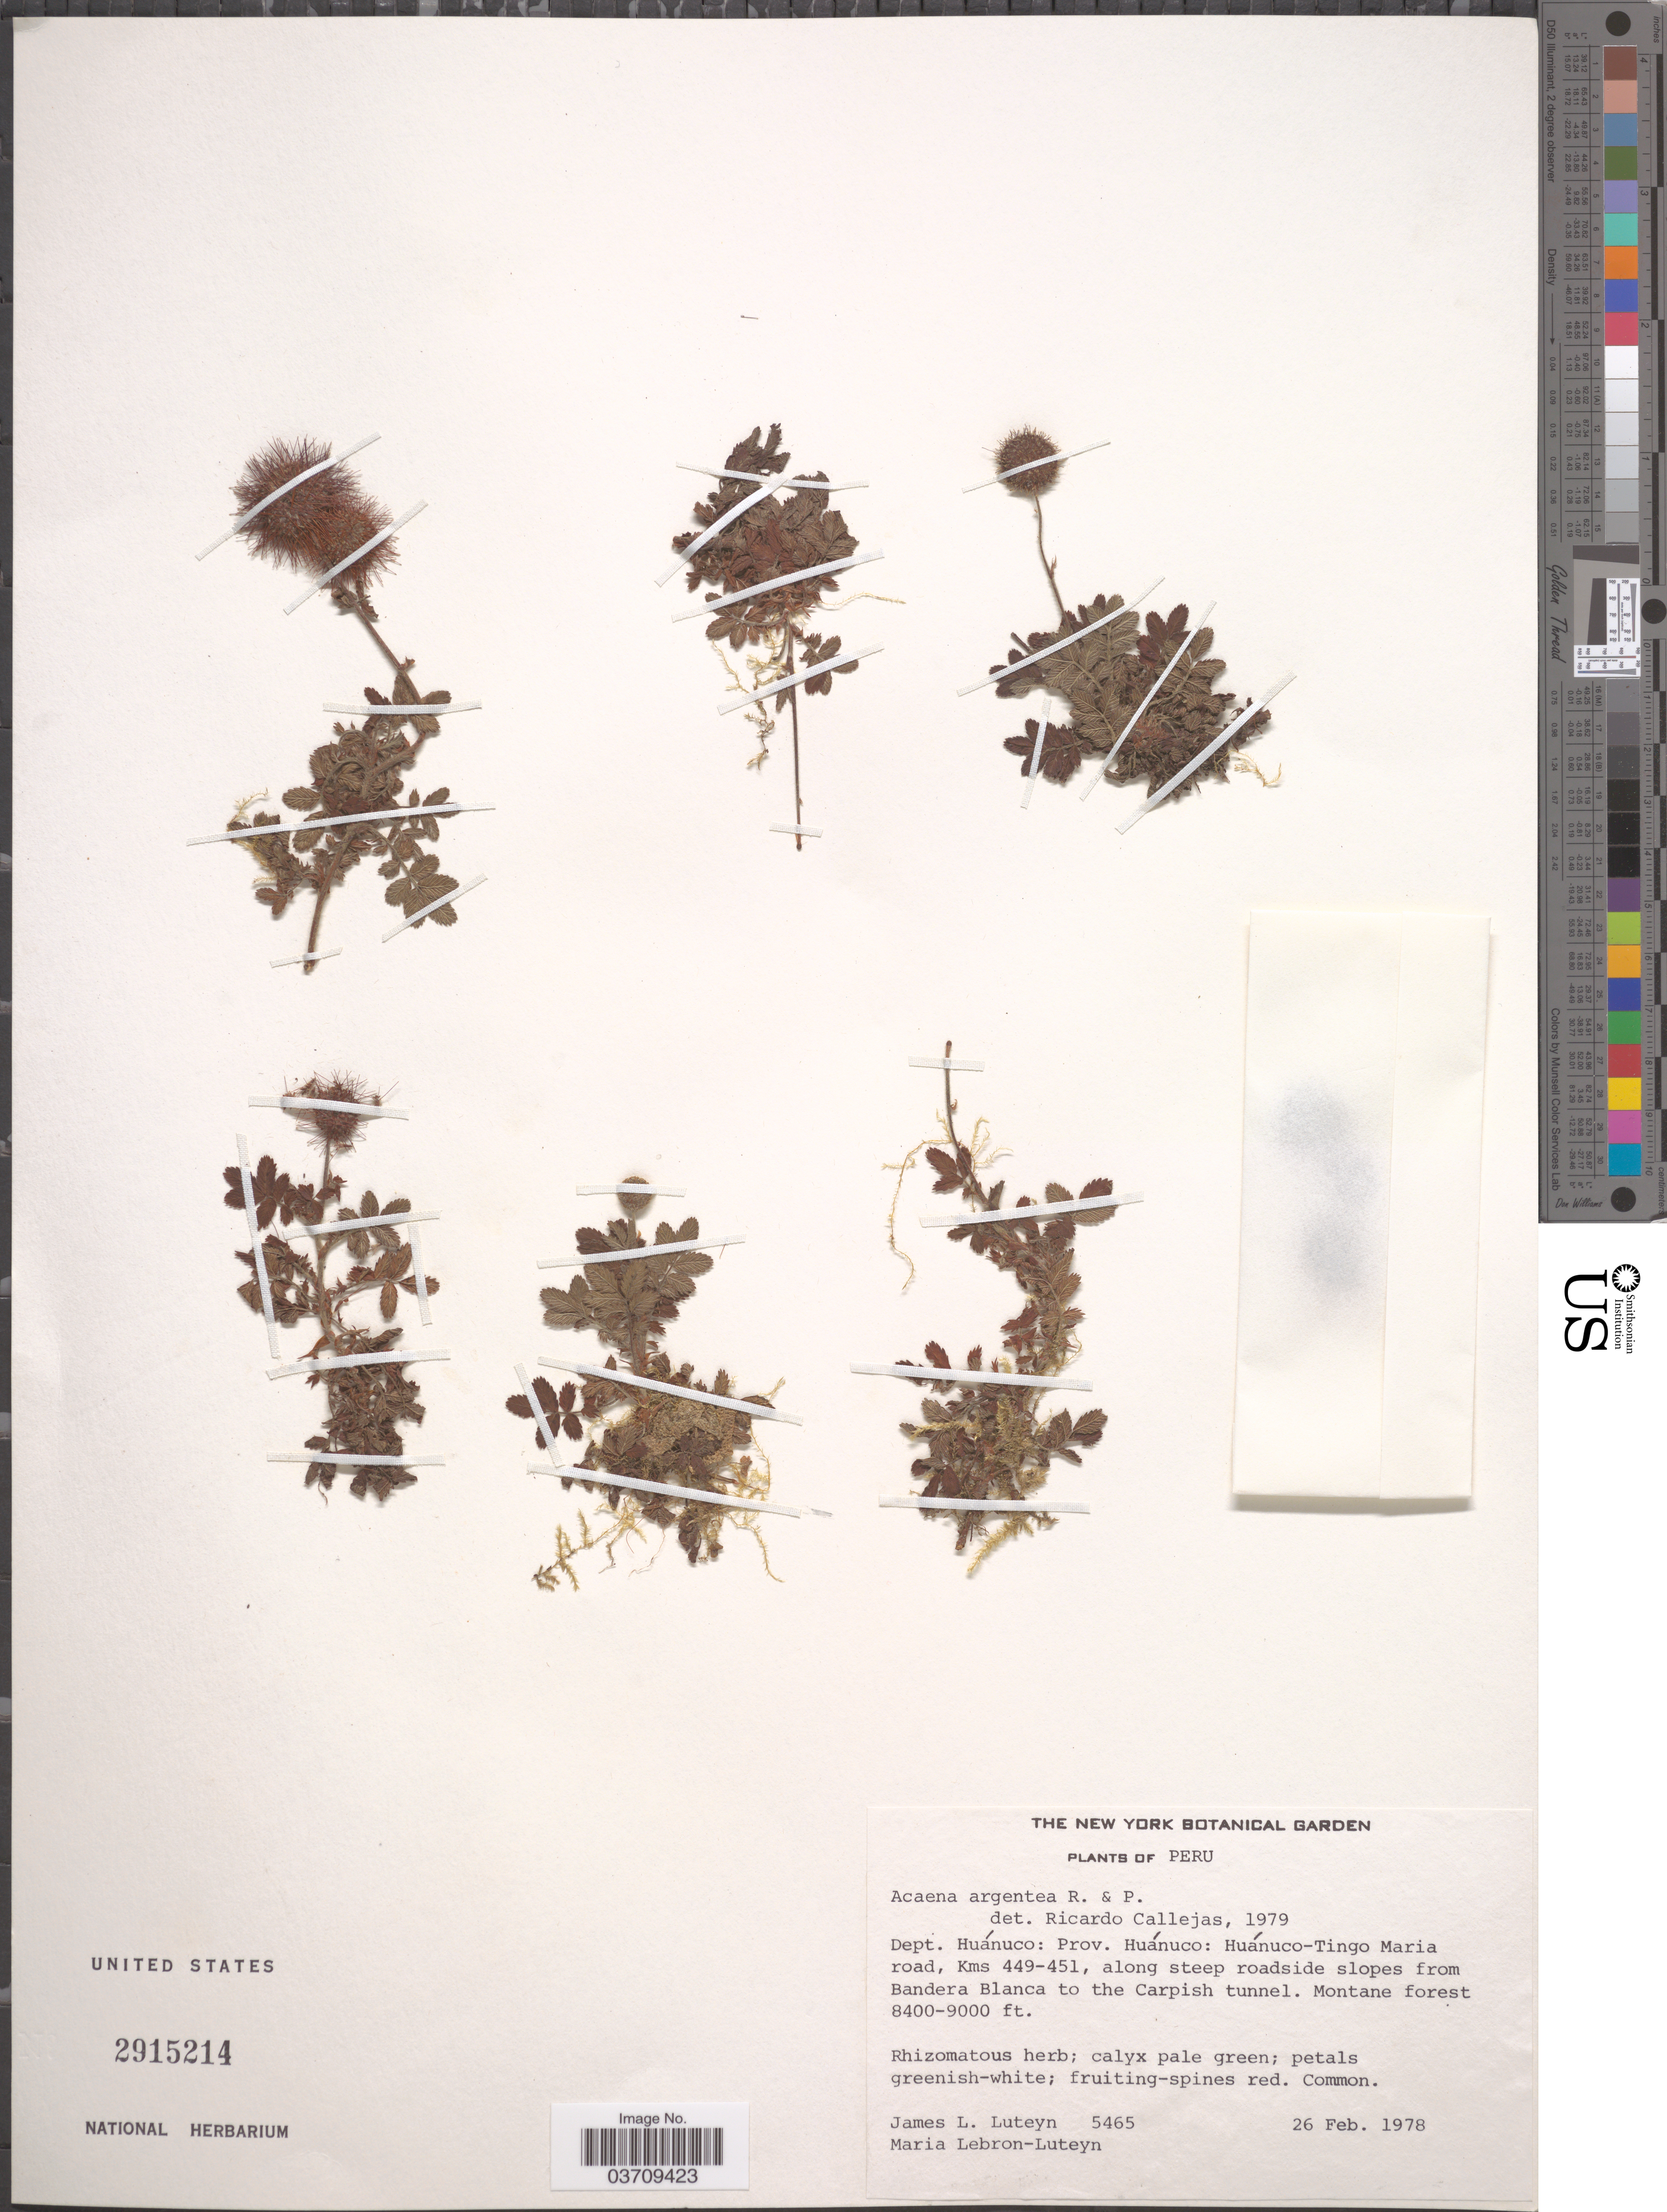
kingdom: Plantae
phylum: Tracheophyta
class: Magnoliopsida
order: Rosales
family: Rosaceae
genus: Acaena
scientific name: Acaena cylindristachya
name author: Ruiz & Pav.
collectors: J. Luteyn & M. L. Lebrón-Luteyn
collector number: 5465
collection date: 1978-02-26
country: Peru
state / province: Huánuco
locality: Dept. Huánuco: Huánuco-Tingo Maria road, Kms 449-451, along steep roadside slopes from Bandera Blanca to the Carpish tunnel.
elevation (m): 2560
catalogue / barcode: US 2915214